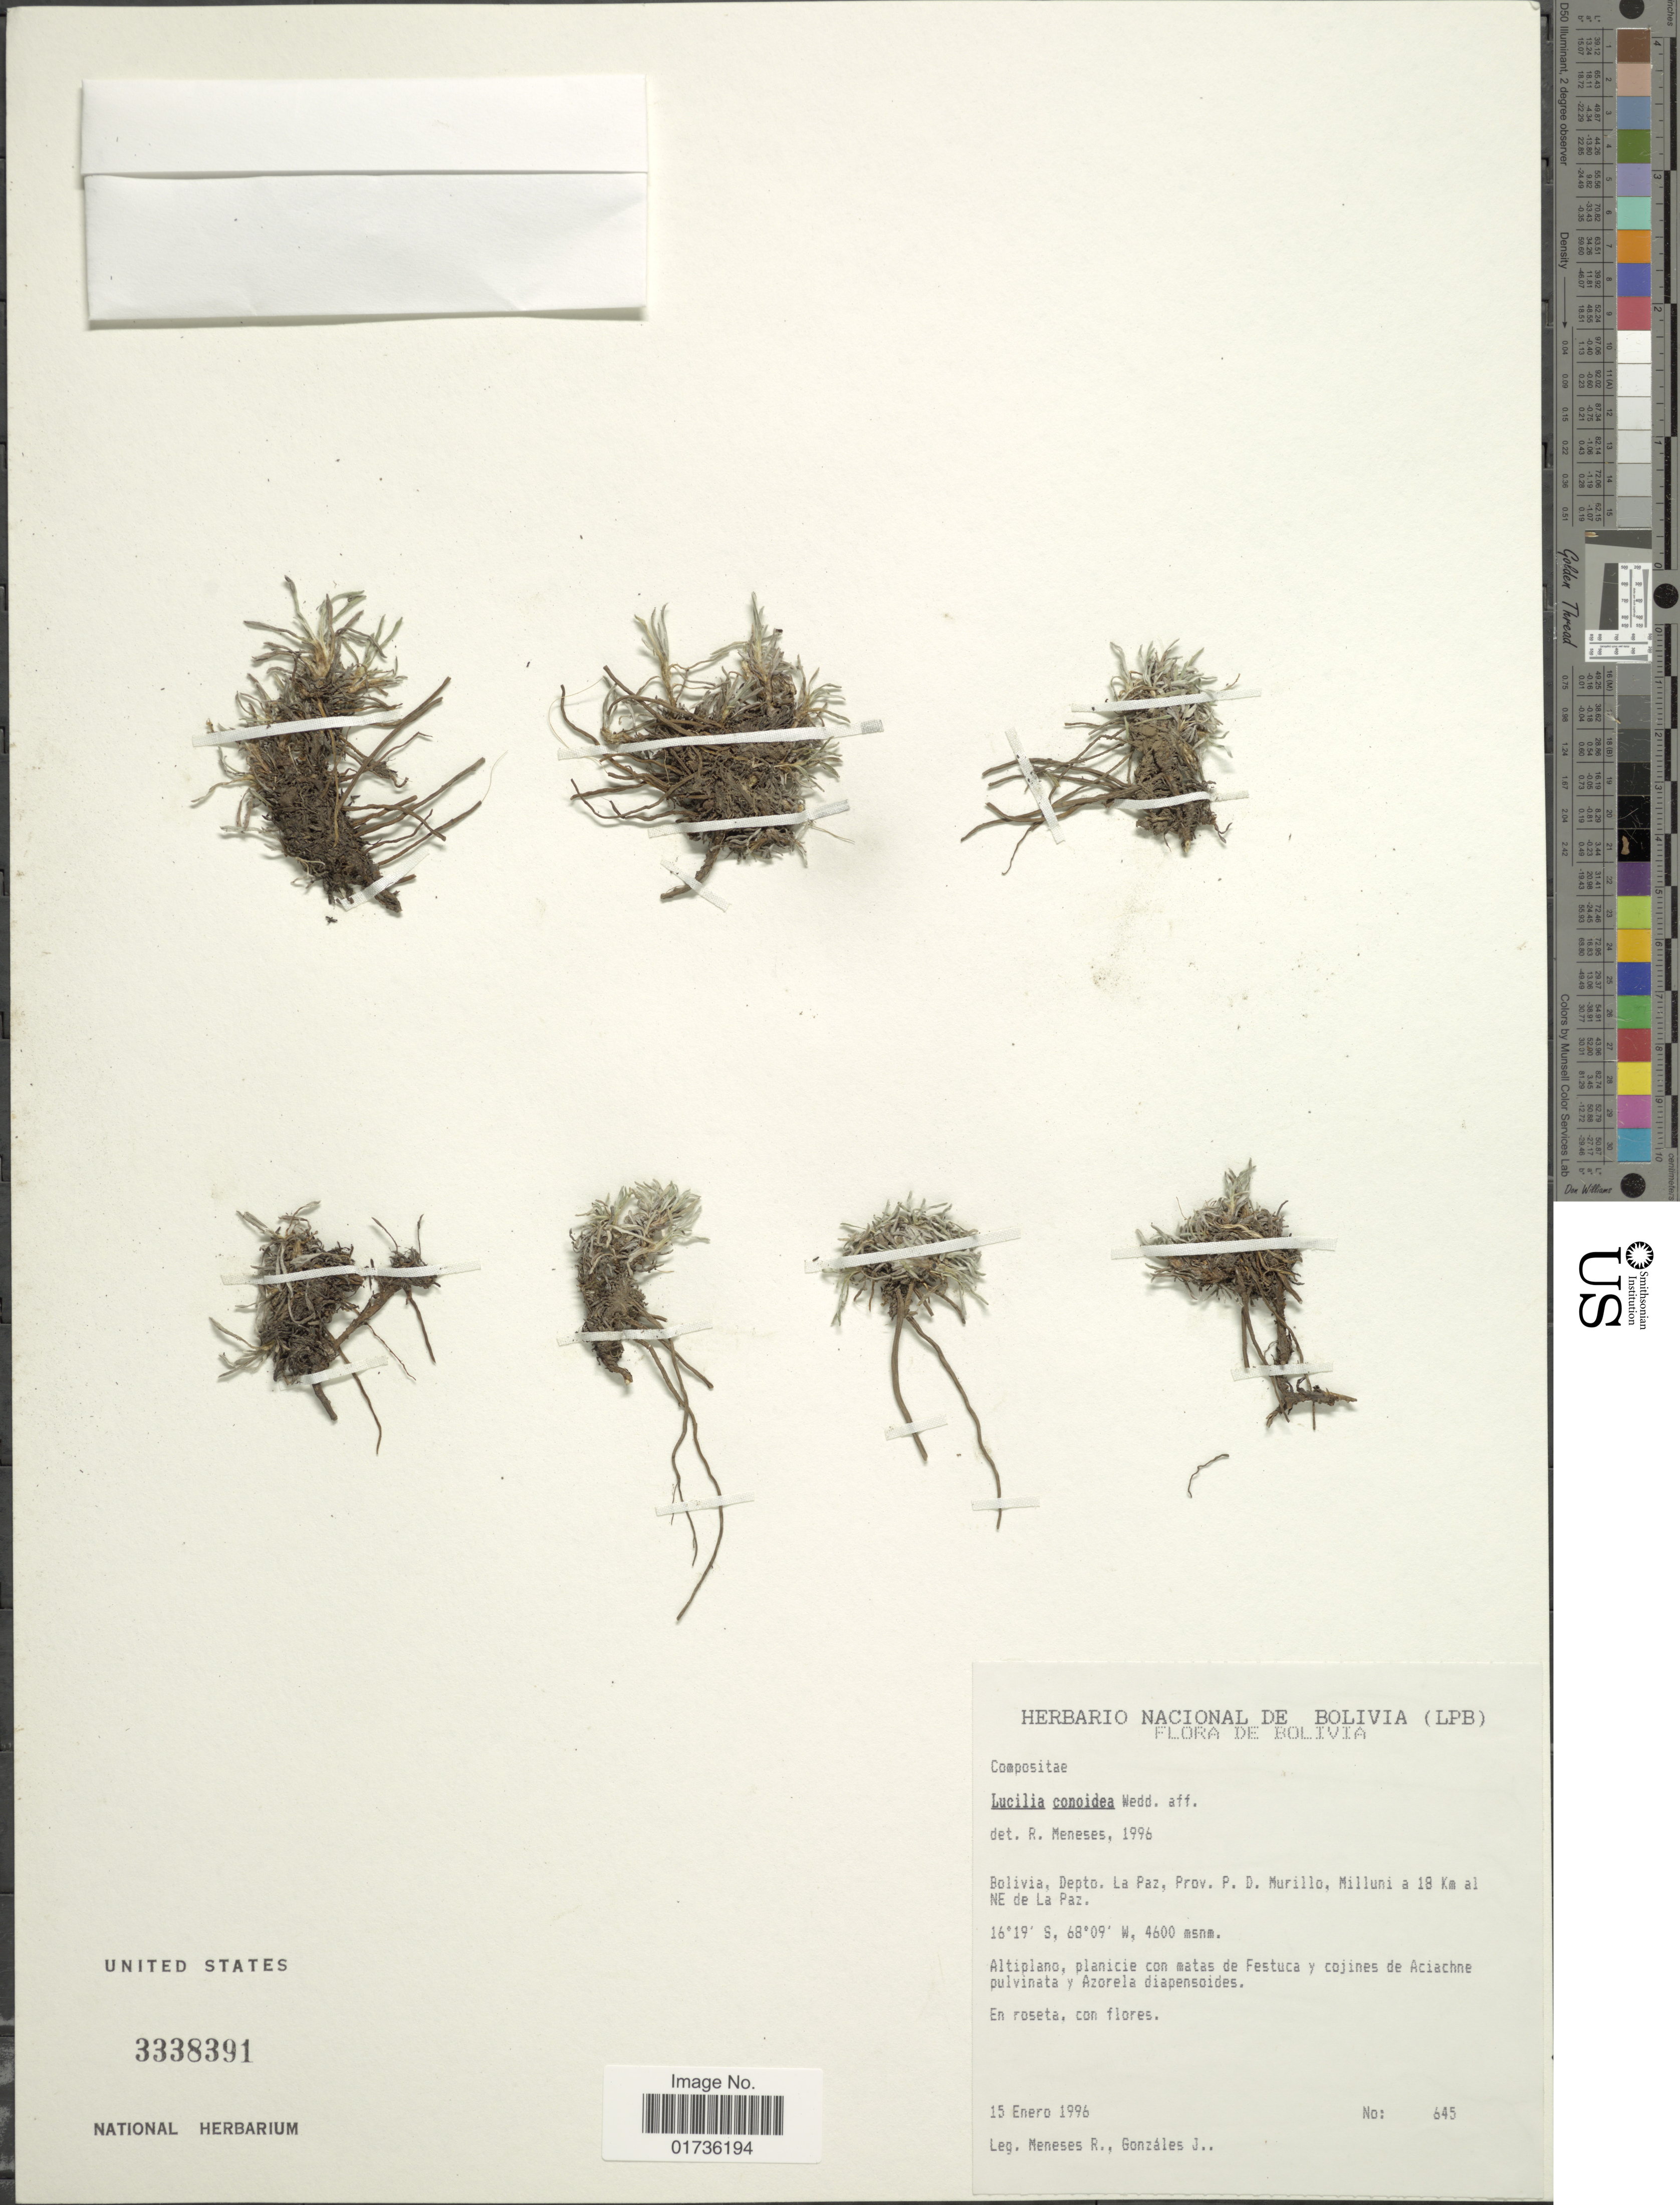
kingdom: Plantae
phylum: Tracheophyta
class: Magnoliopsida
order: Asterales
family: Asteraceae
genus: Lucilia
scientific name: Lucilia conoidea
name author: Wedd.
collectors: R. I. Meneses & J. Gonzales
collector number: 645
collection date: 1996-01-15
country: Bolivia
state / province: La Paz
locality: Depto La Paz, Prov. Prov. P.D. Murillo, Milluni a 18 Km all NE de La Paz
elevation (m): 4600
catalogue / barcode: US 3338391